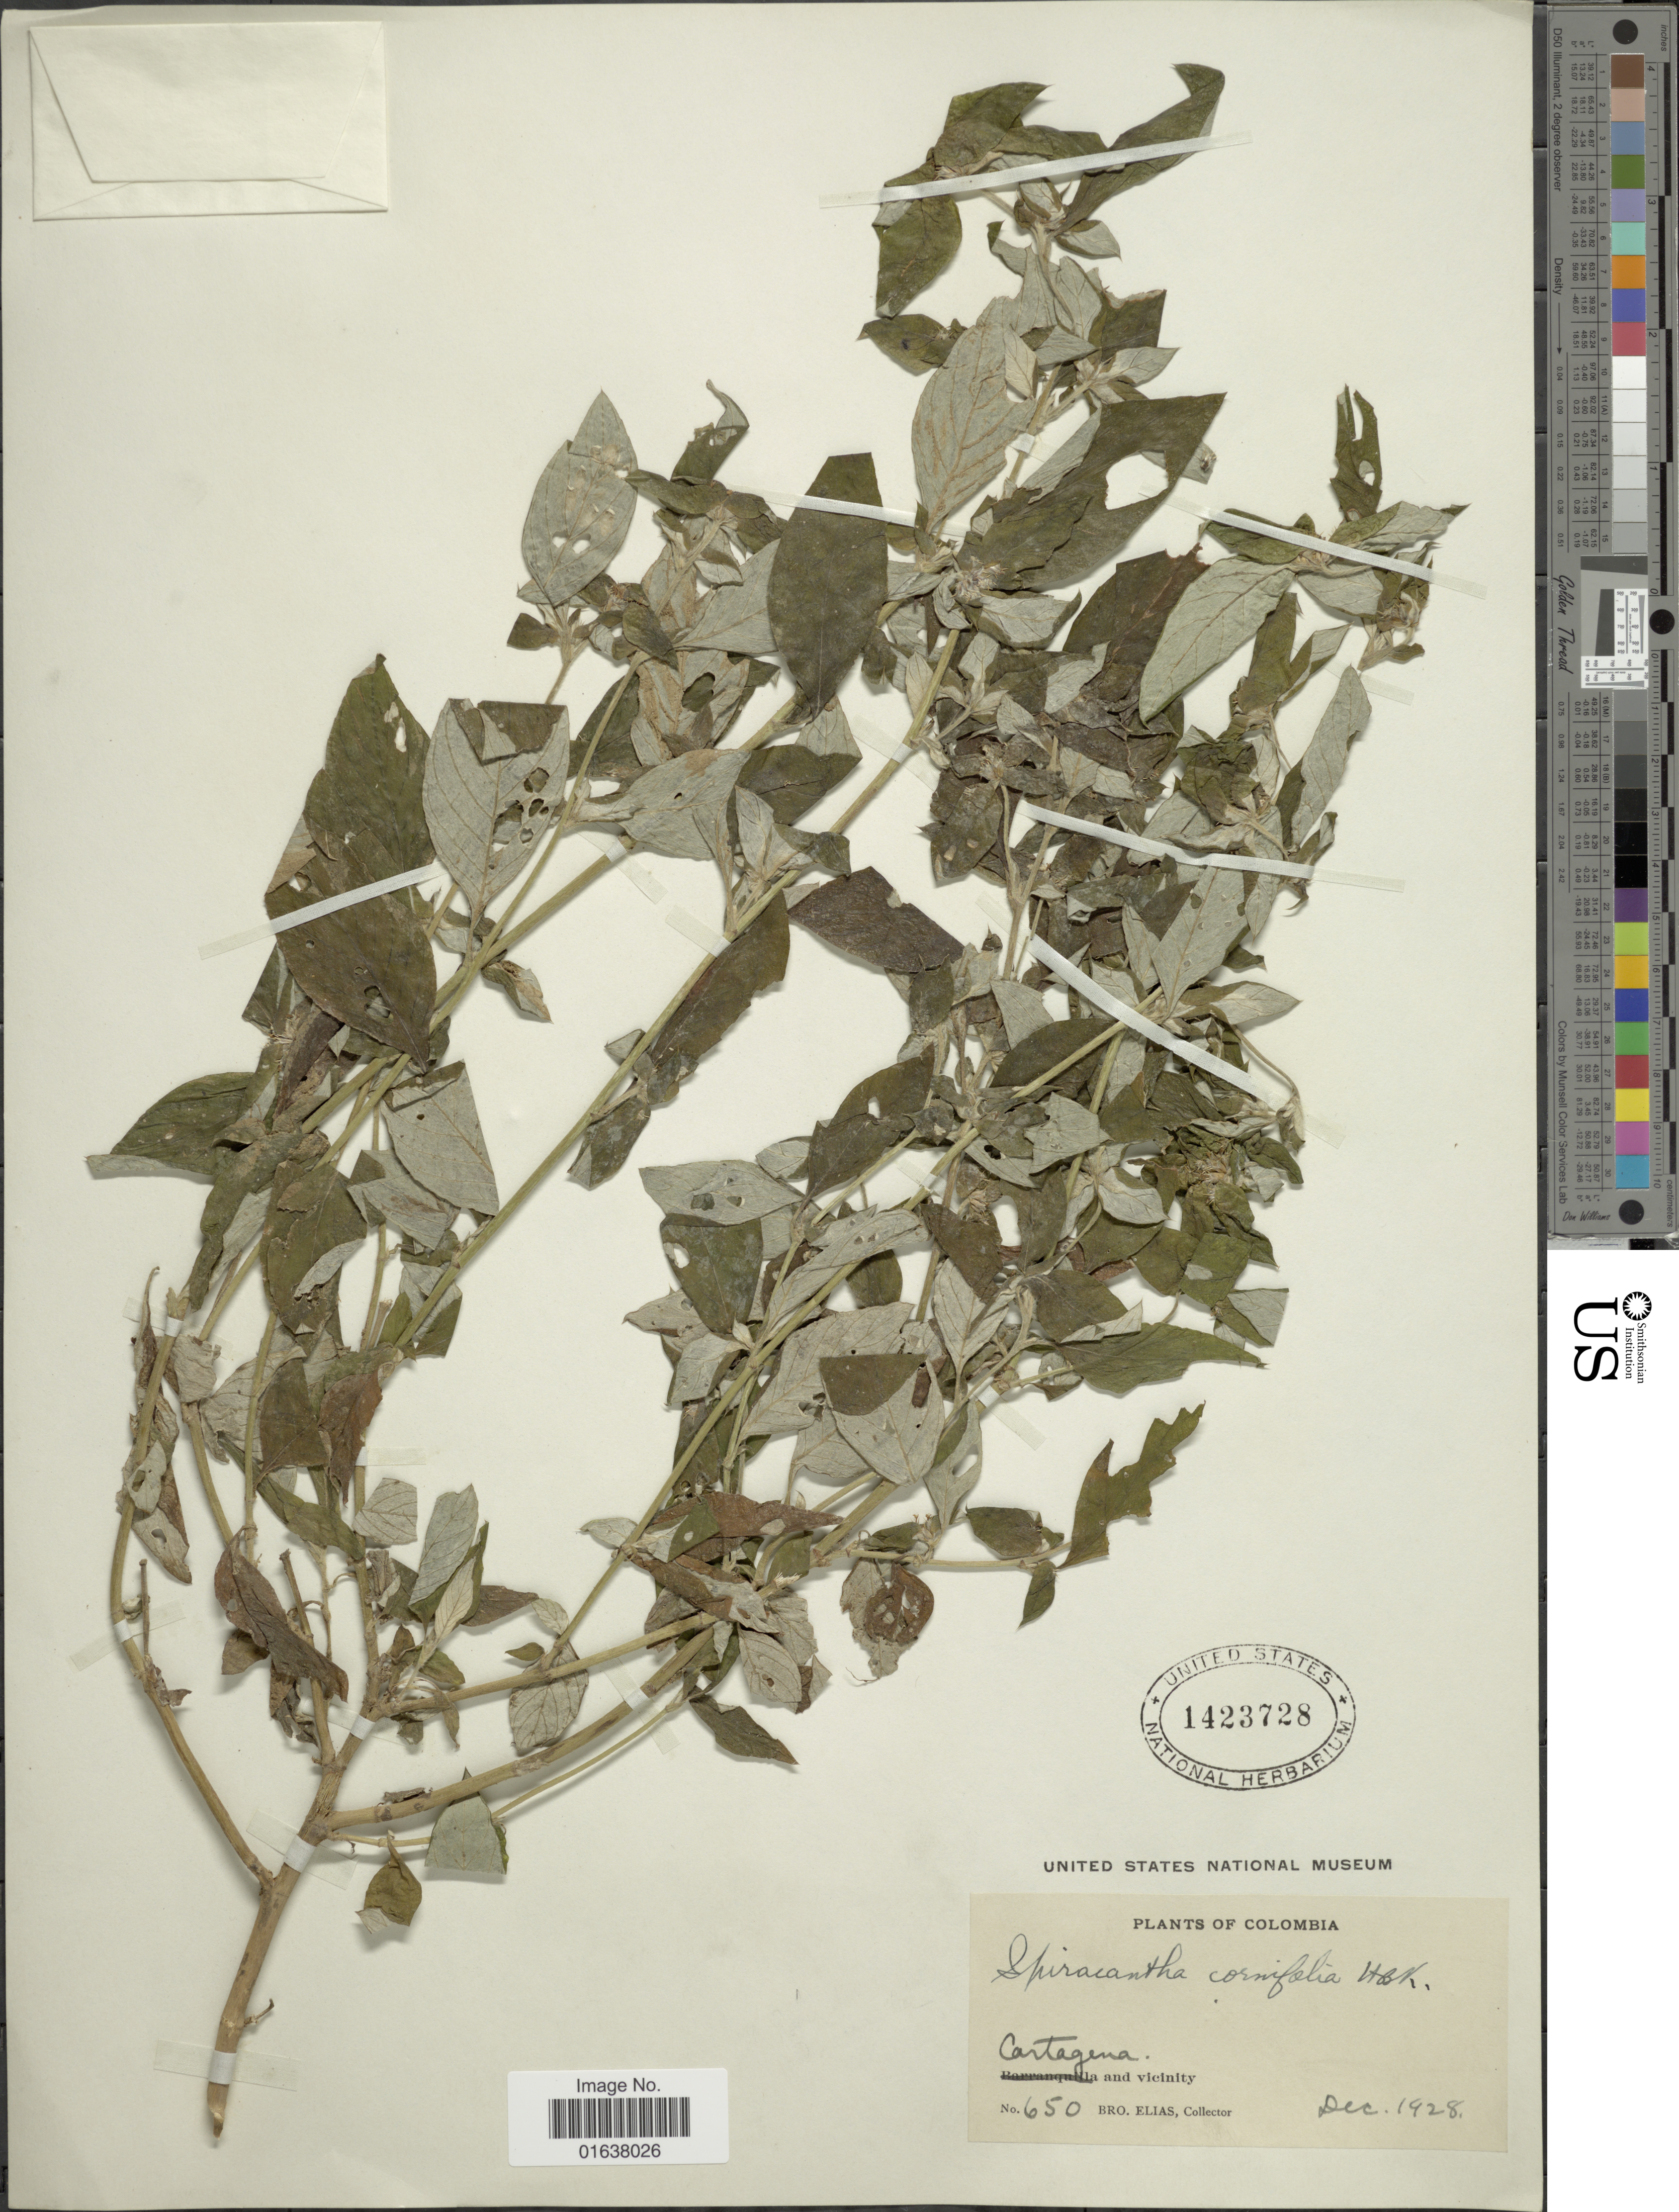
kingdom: Plantae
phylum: Tracheophyta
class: Magnoliopsida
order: Asterales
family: Asteraceae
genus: Spiracantha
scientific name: Spiracantha cornifolia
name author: Kunth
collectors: Bro. Elias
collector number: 650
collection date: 1928-12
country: Colombia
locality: Cartagena and vicinity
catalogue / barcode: US 1423728